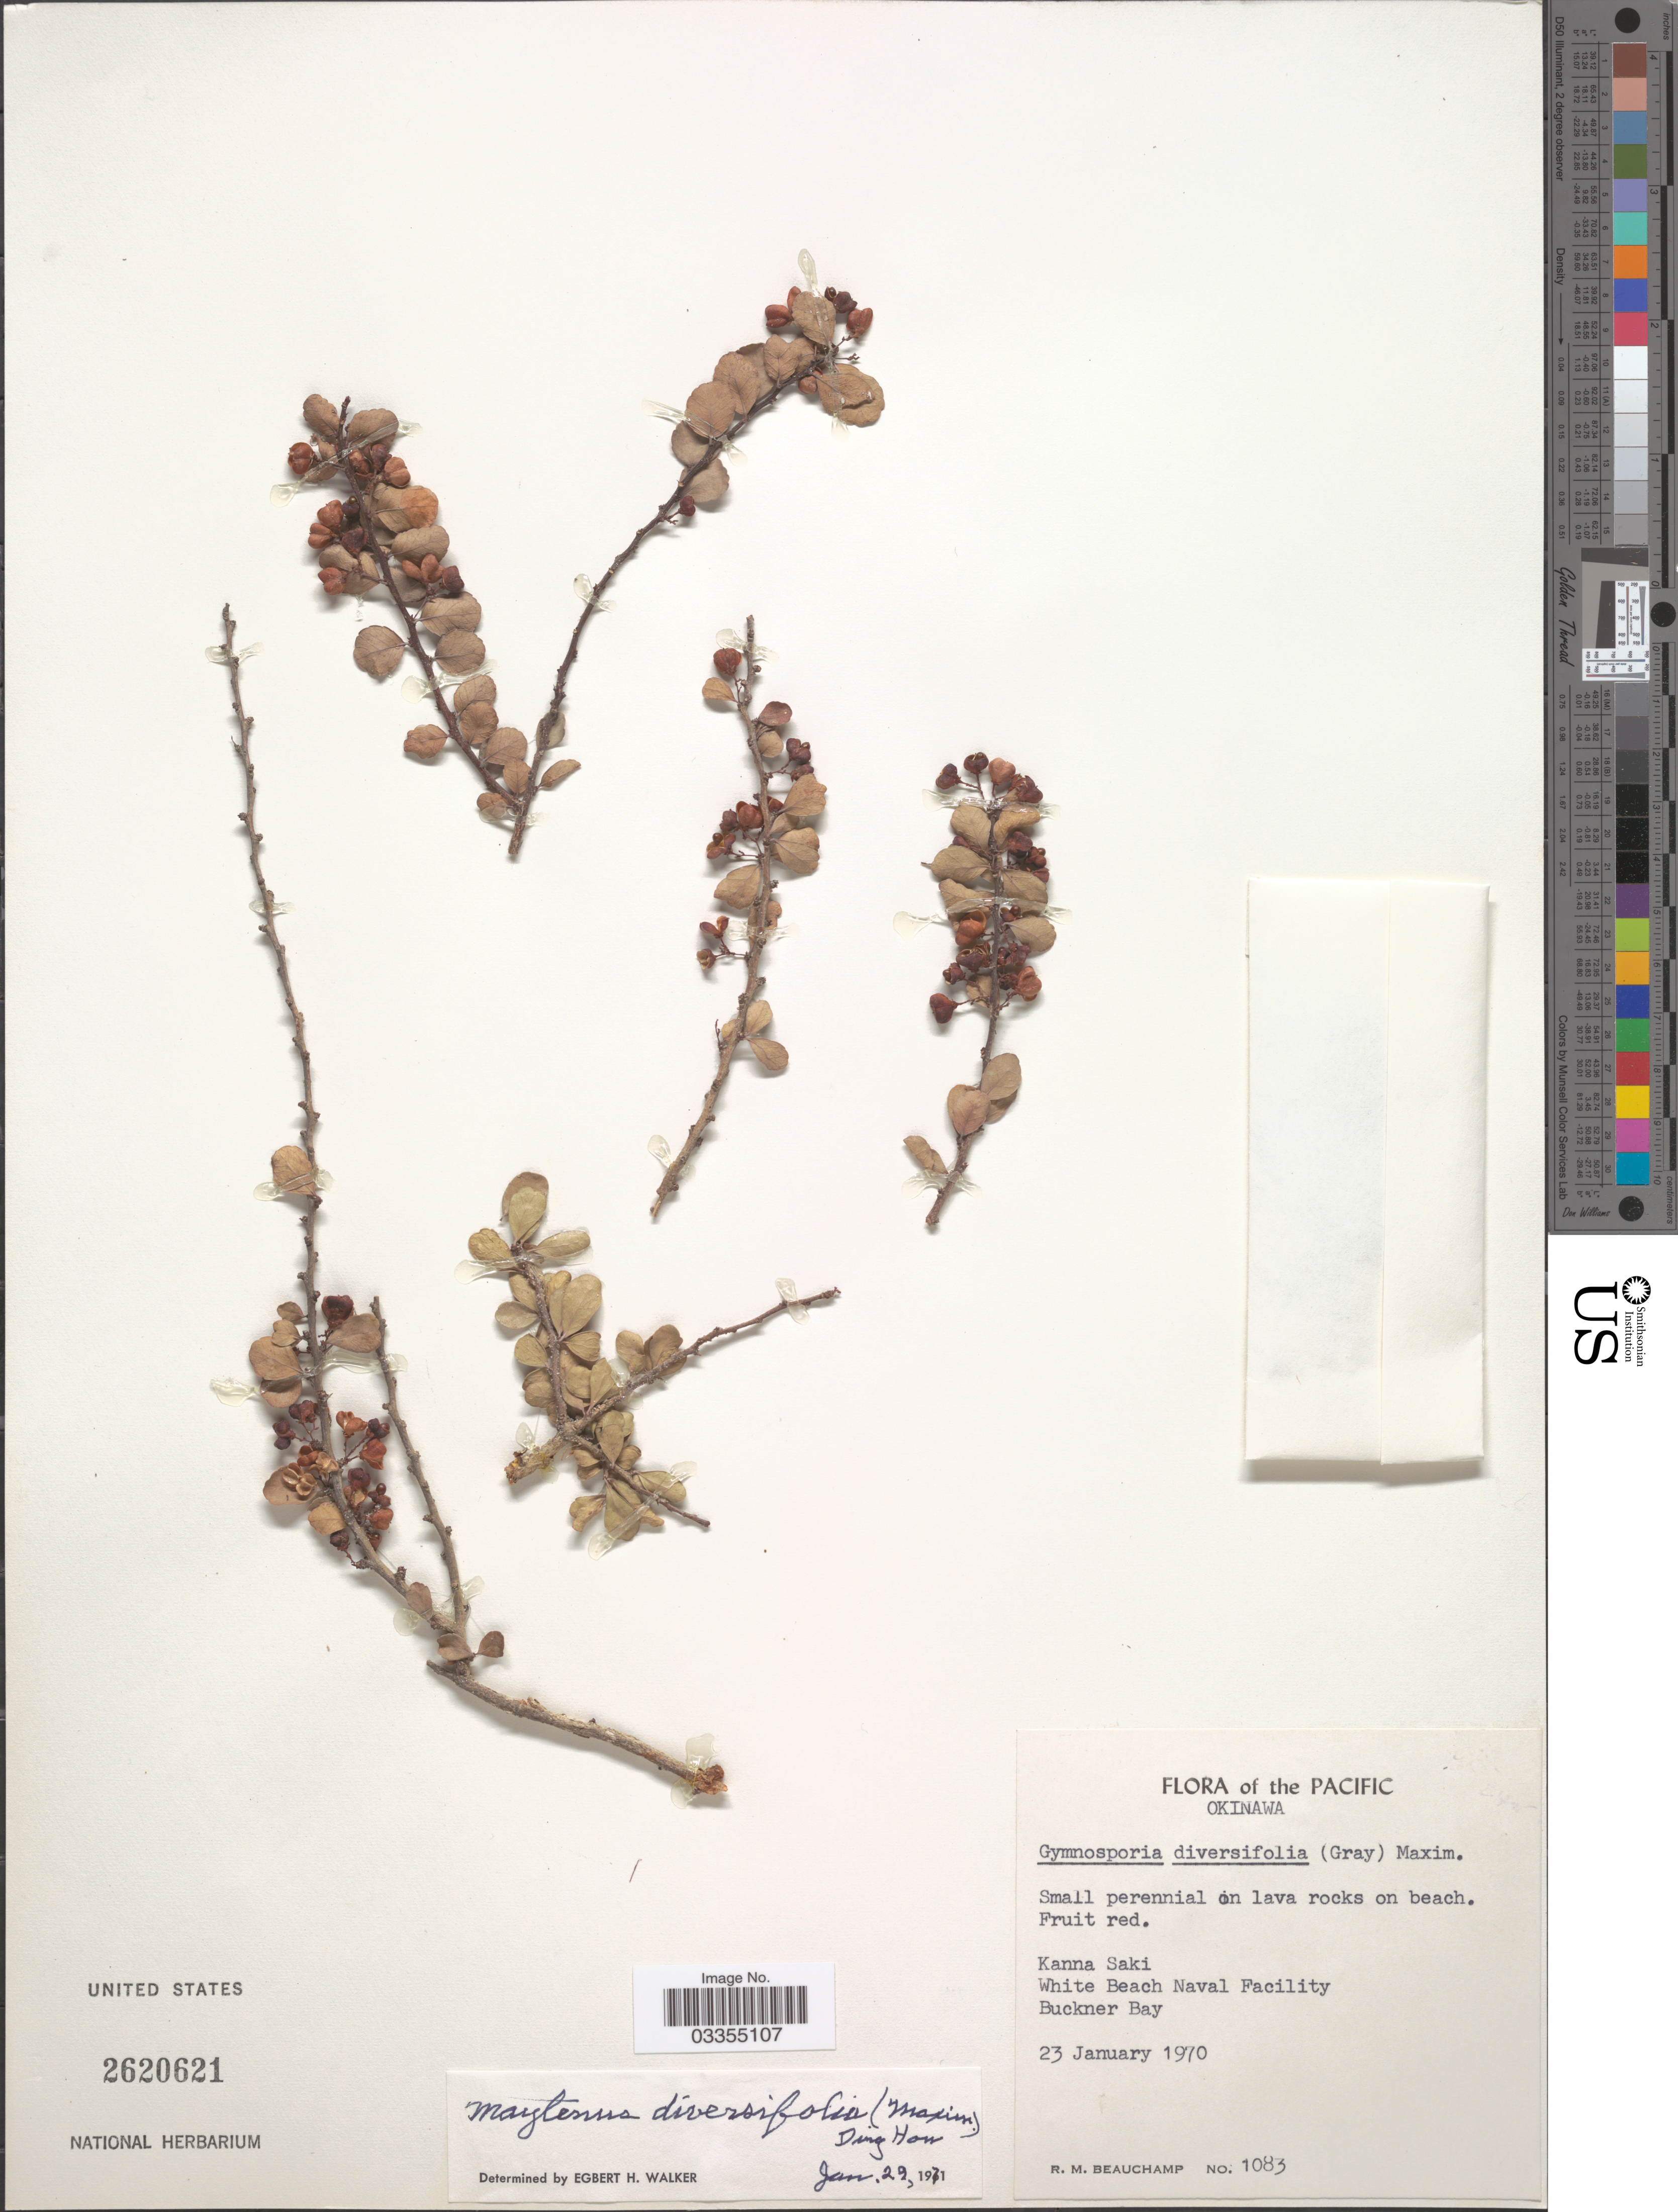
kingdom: Plantae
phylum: Tracheophyta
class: Magnoliopsida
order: Celastrales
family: Celastraceae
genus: Gymnosporia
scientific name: Gymnosporia diversifolia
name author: Maxim.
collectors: R. Beauchamp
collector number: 1083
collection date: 1970-01-23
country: Japan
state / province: Okinawa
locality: The Pacific. Kanna Saki. White Beach Naval Facility. Buckner Bay.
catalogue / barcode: US 2620621